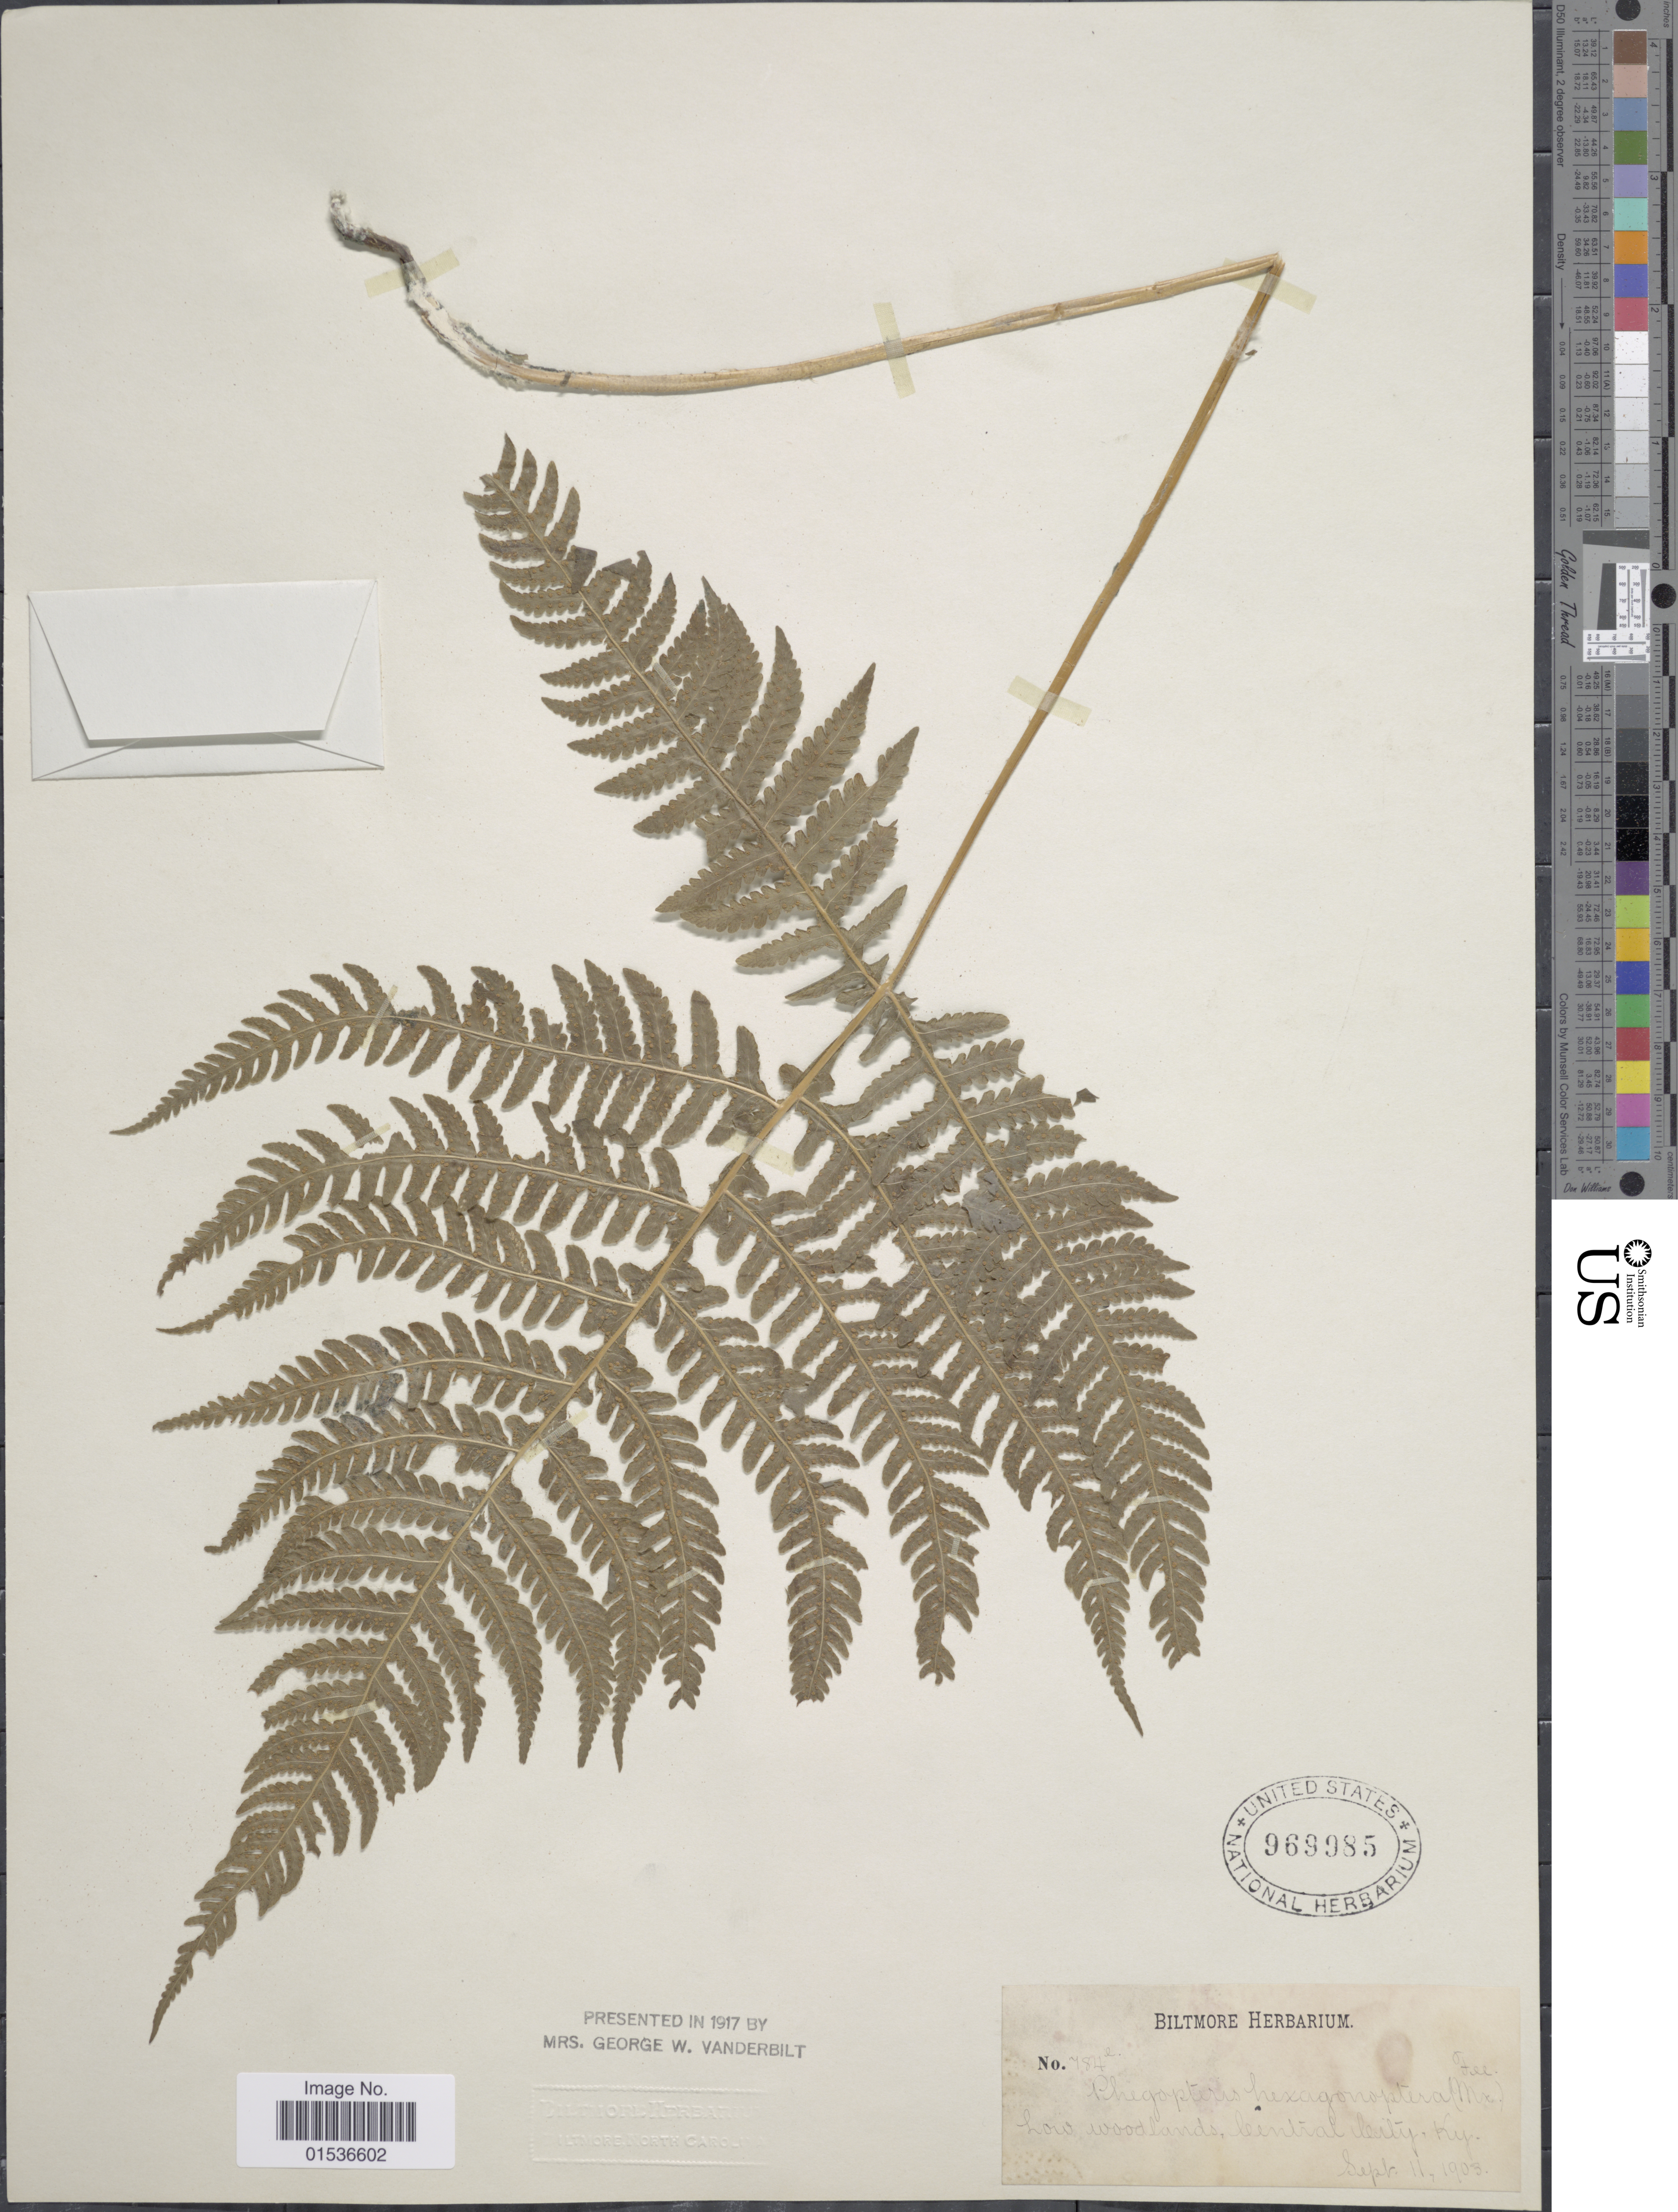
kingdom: Plantae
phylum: Tracheophyta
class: Polypodiopsida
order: Polypodiales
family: Thelypteridaceae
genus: Phegopteris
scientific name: Phegopteris hexagonoptera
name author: (Michx.) Fée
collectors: ex herb. Biltmore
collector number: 784a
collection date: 1903-09-11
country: United States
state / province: Kentucky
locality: Central City, Ky.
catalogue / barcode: US 969985